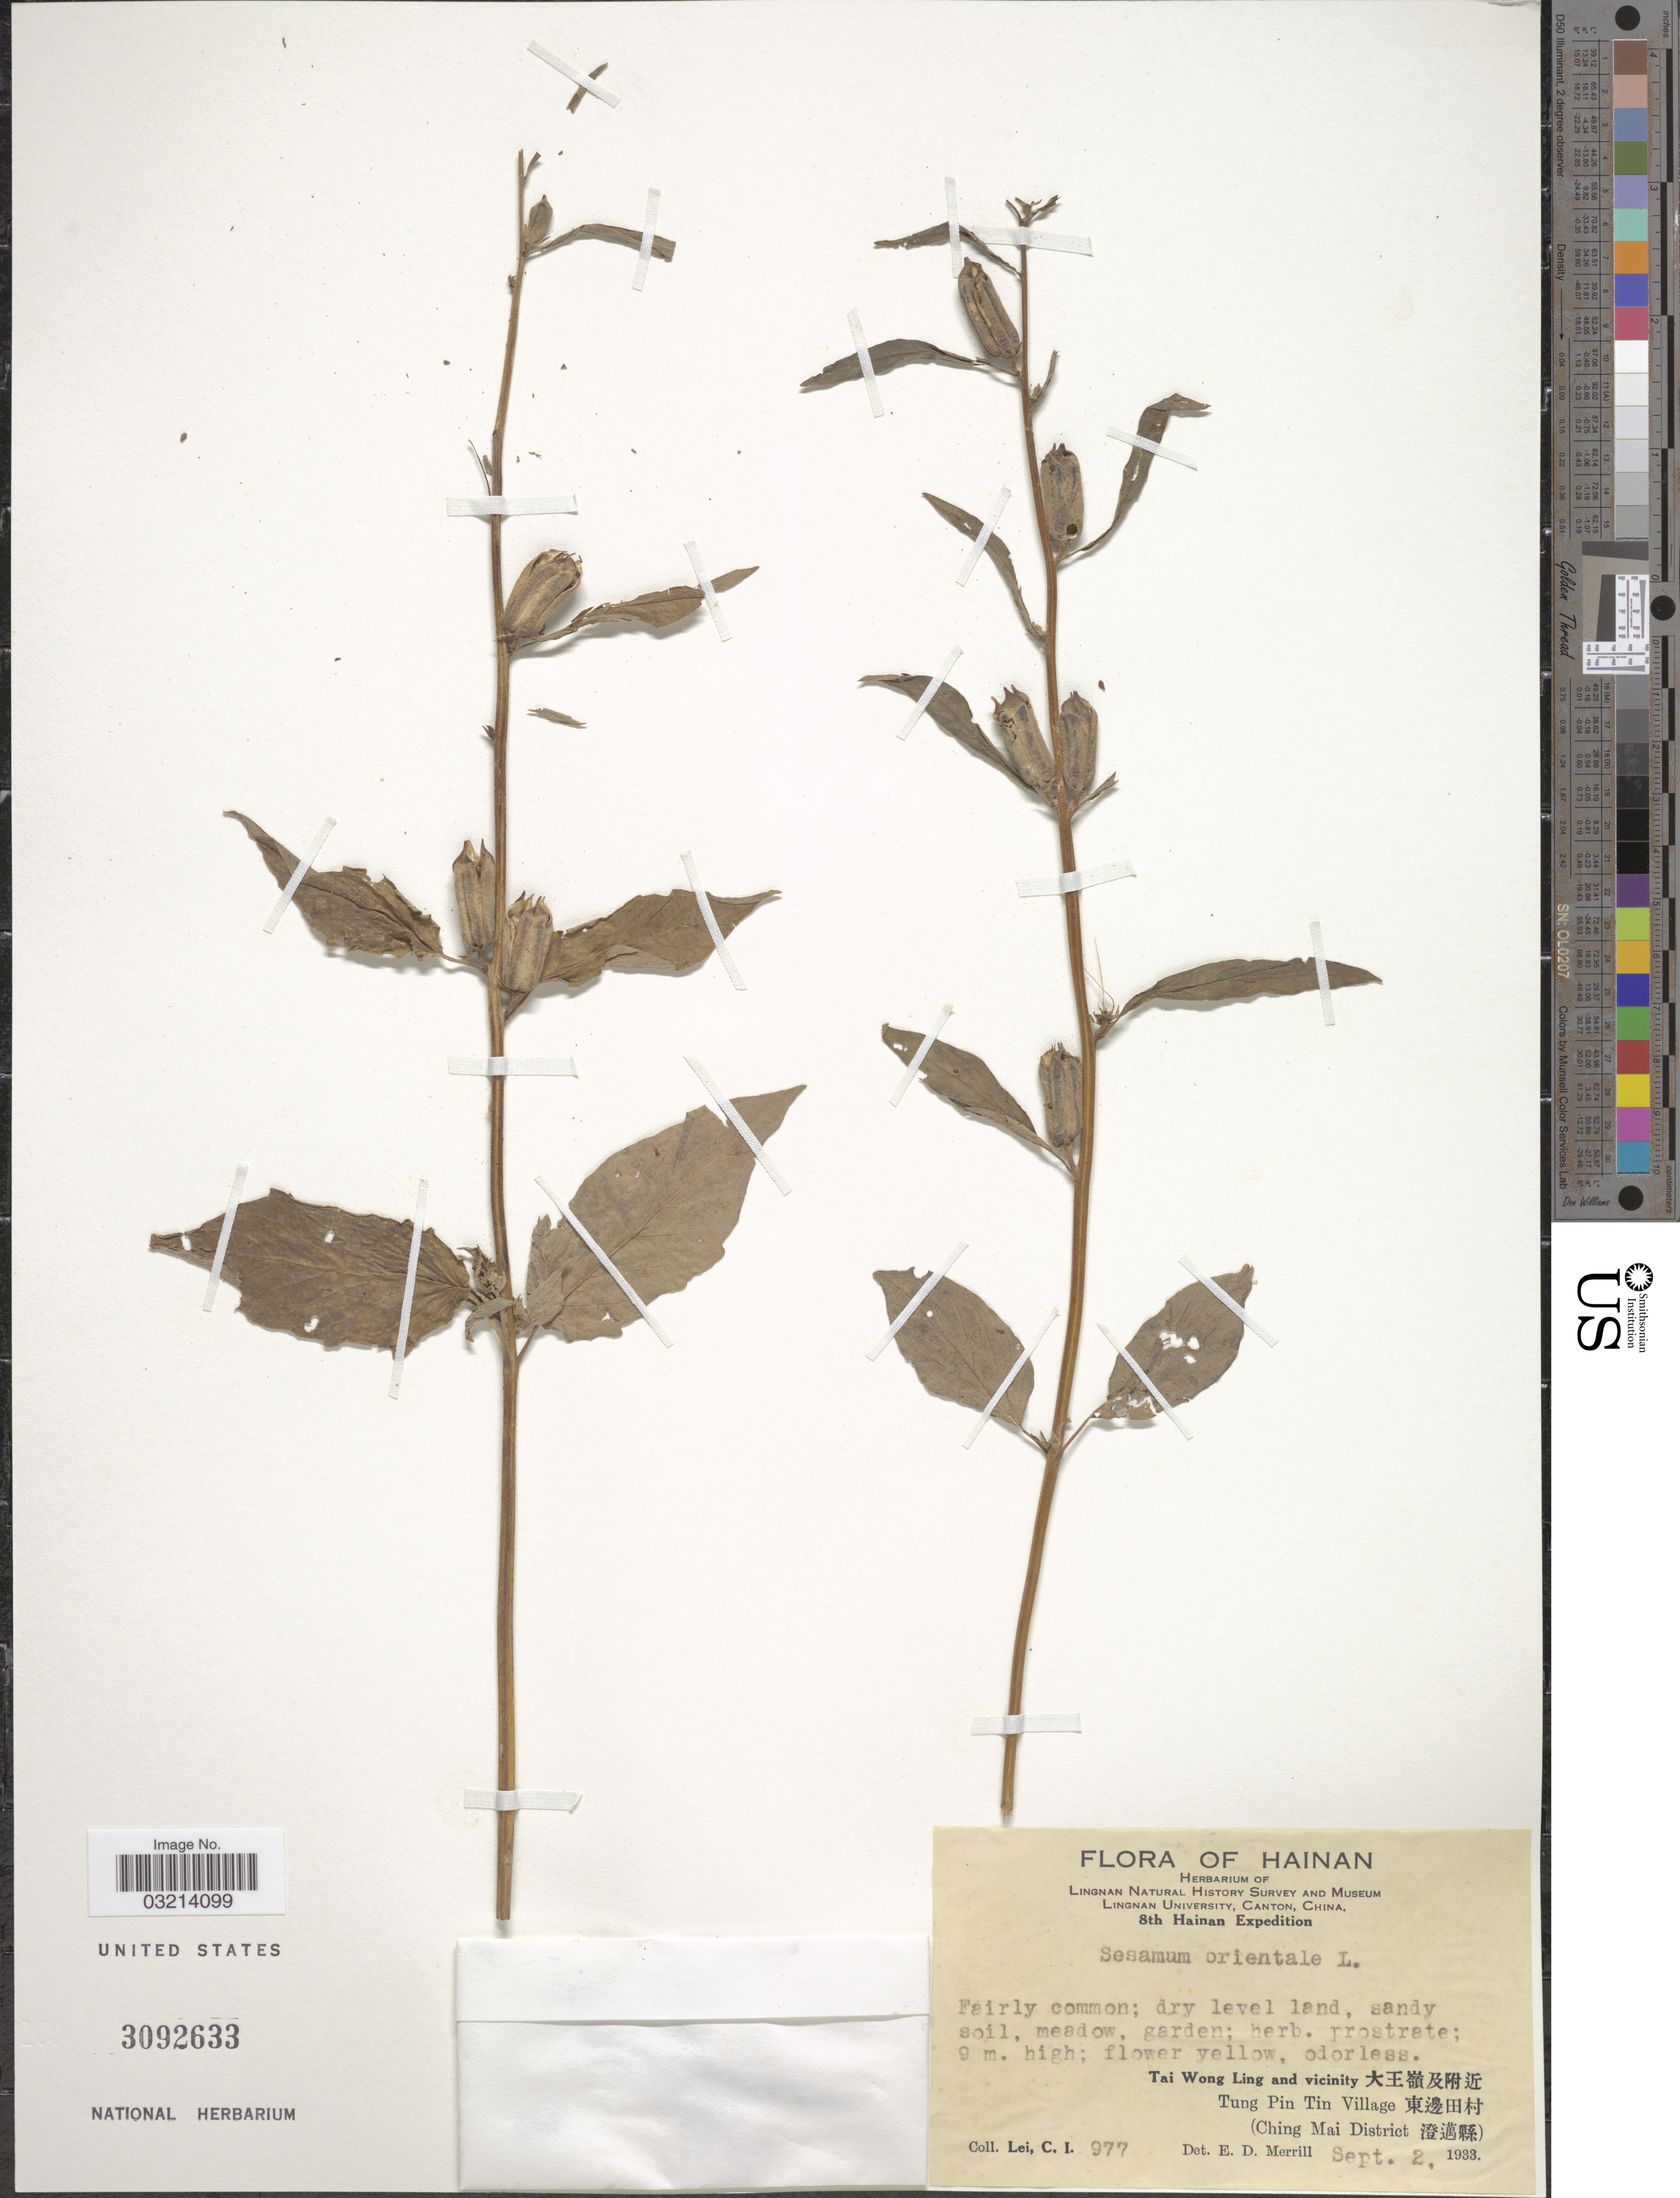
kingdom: Plantae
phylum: Tracheophyta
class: Magnoliopsida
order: Lamiales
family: Pedaliaceae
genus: Sesamum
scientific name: Sesamum indicum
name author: L.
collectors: C. I. Lei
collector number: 977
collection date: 1933-09-02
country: China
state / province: Hainan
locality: Tai Wong Ling and vicinity X. Tung Pin Tin Village X. (Ching Mai District X).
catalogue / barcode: US 3092633